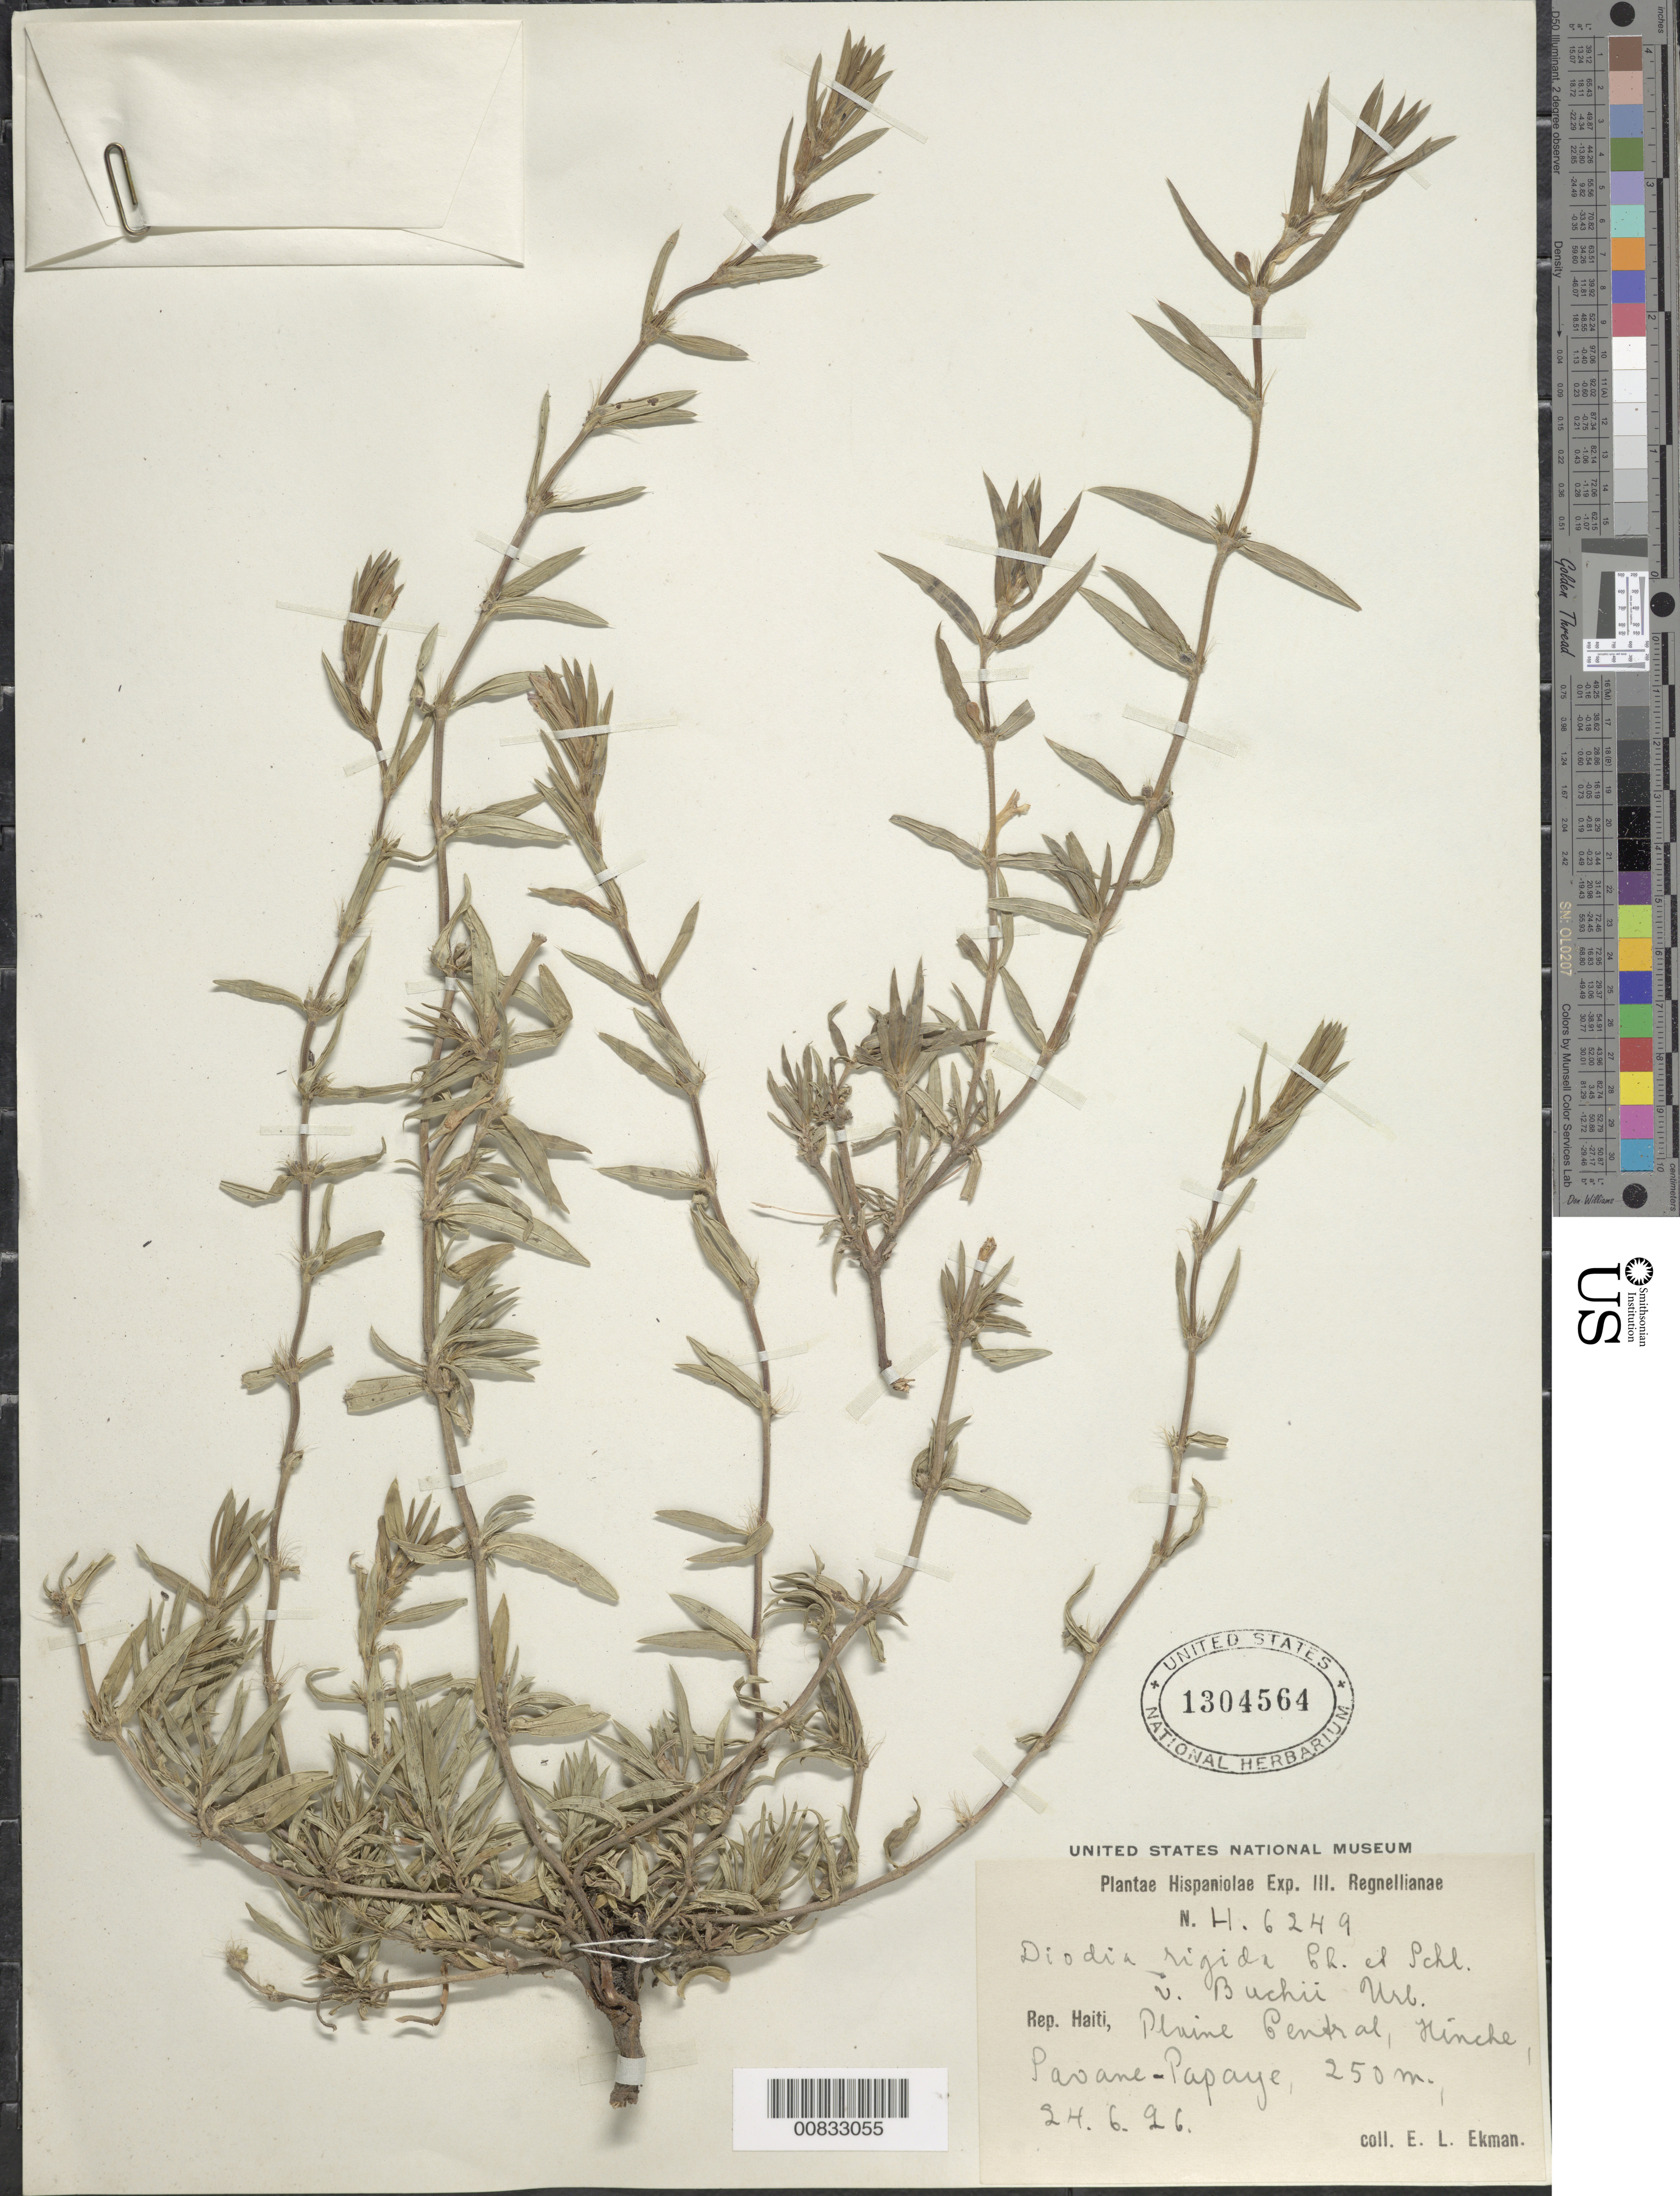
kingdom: Plantae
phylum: Tracheophyta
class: Magnoliopsida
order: Gentianales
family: Rubiaceae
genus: Diodella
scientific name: Diodella apiculata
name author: (Willd. ex Roem. & Schult.) Delprete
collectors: E. L. Ekman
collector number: H 6249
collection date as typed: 24 Jun 1926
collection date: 1926-06-24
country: Haiti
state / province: Artibonite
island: Hispaniola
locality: Plaine Central, Hinche, Savane-Papaye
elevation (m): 250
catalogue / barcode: US 1304564